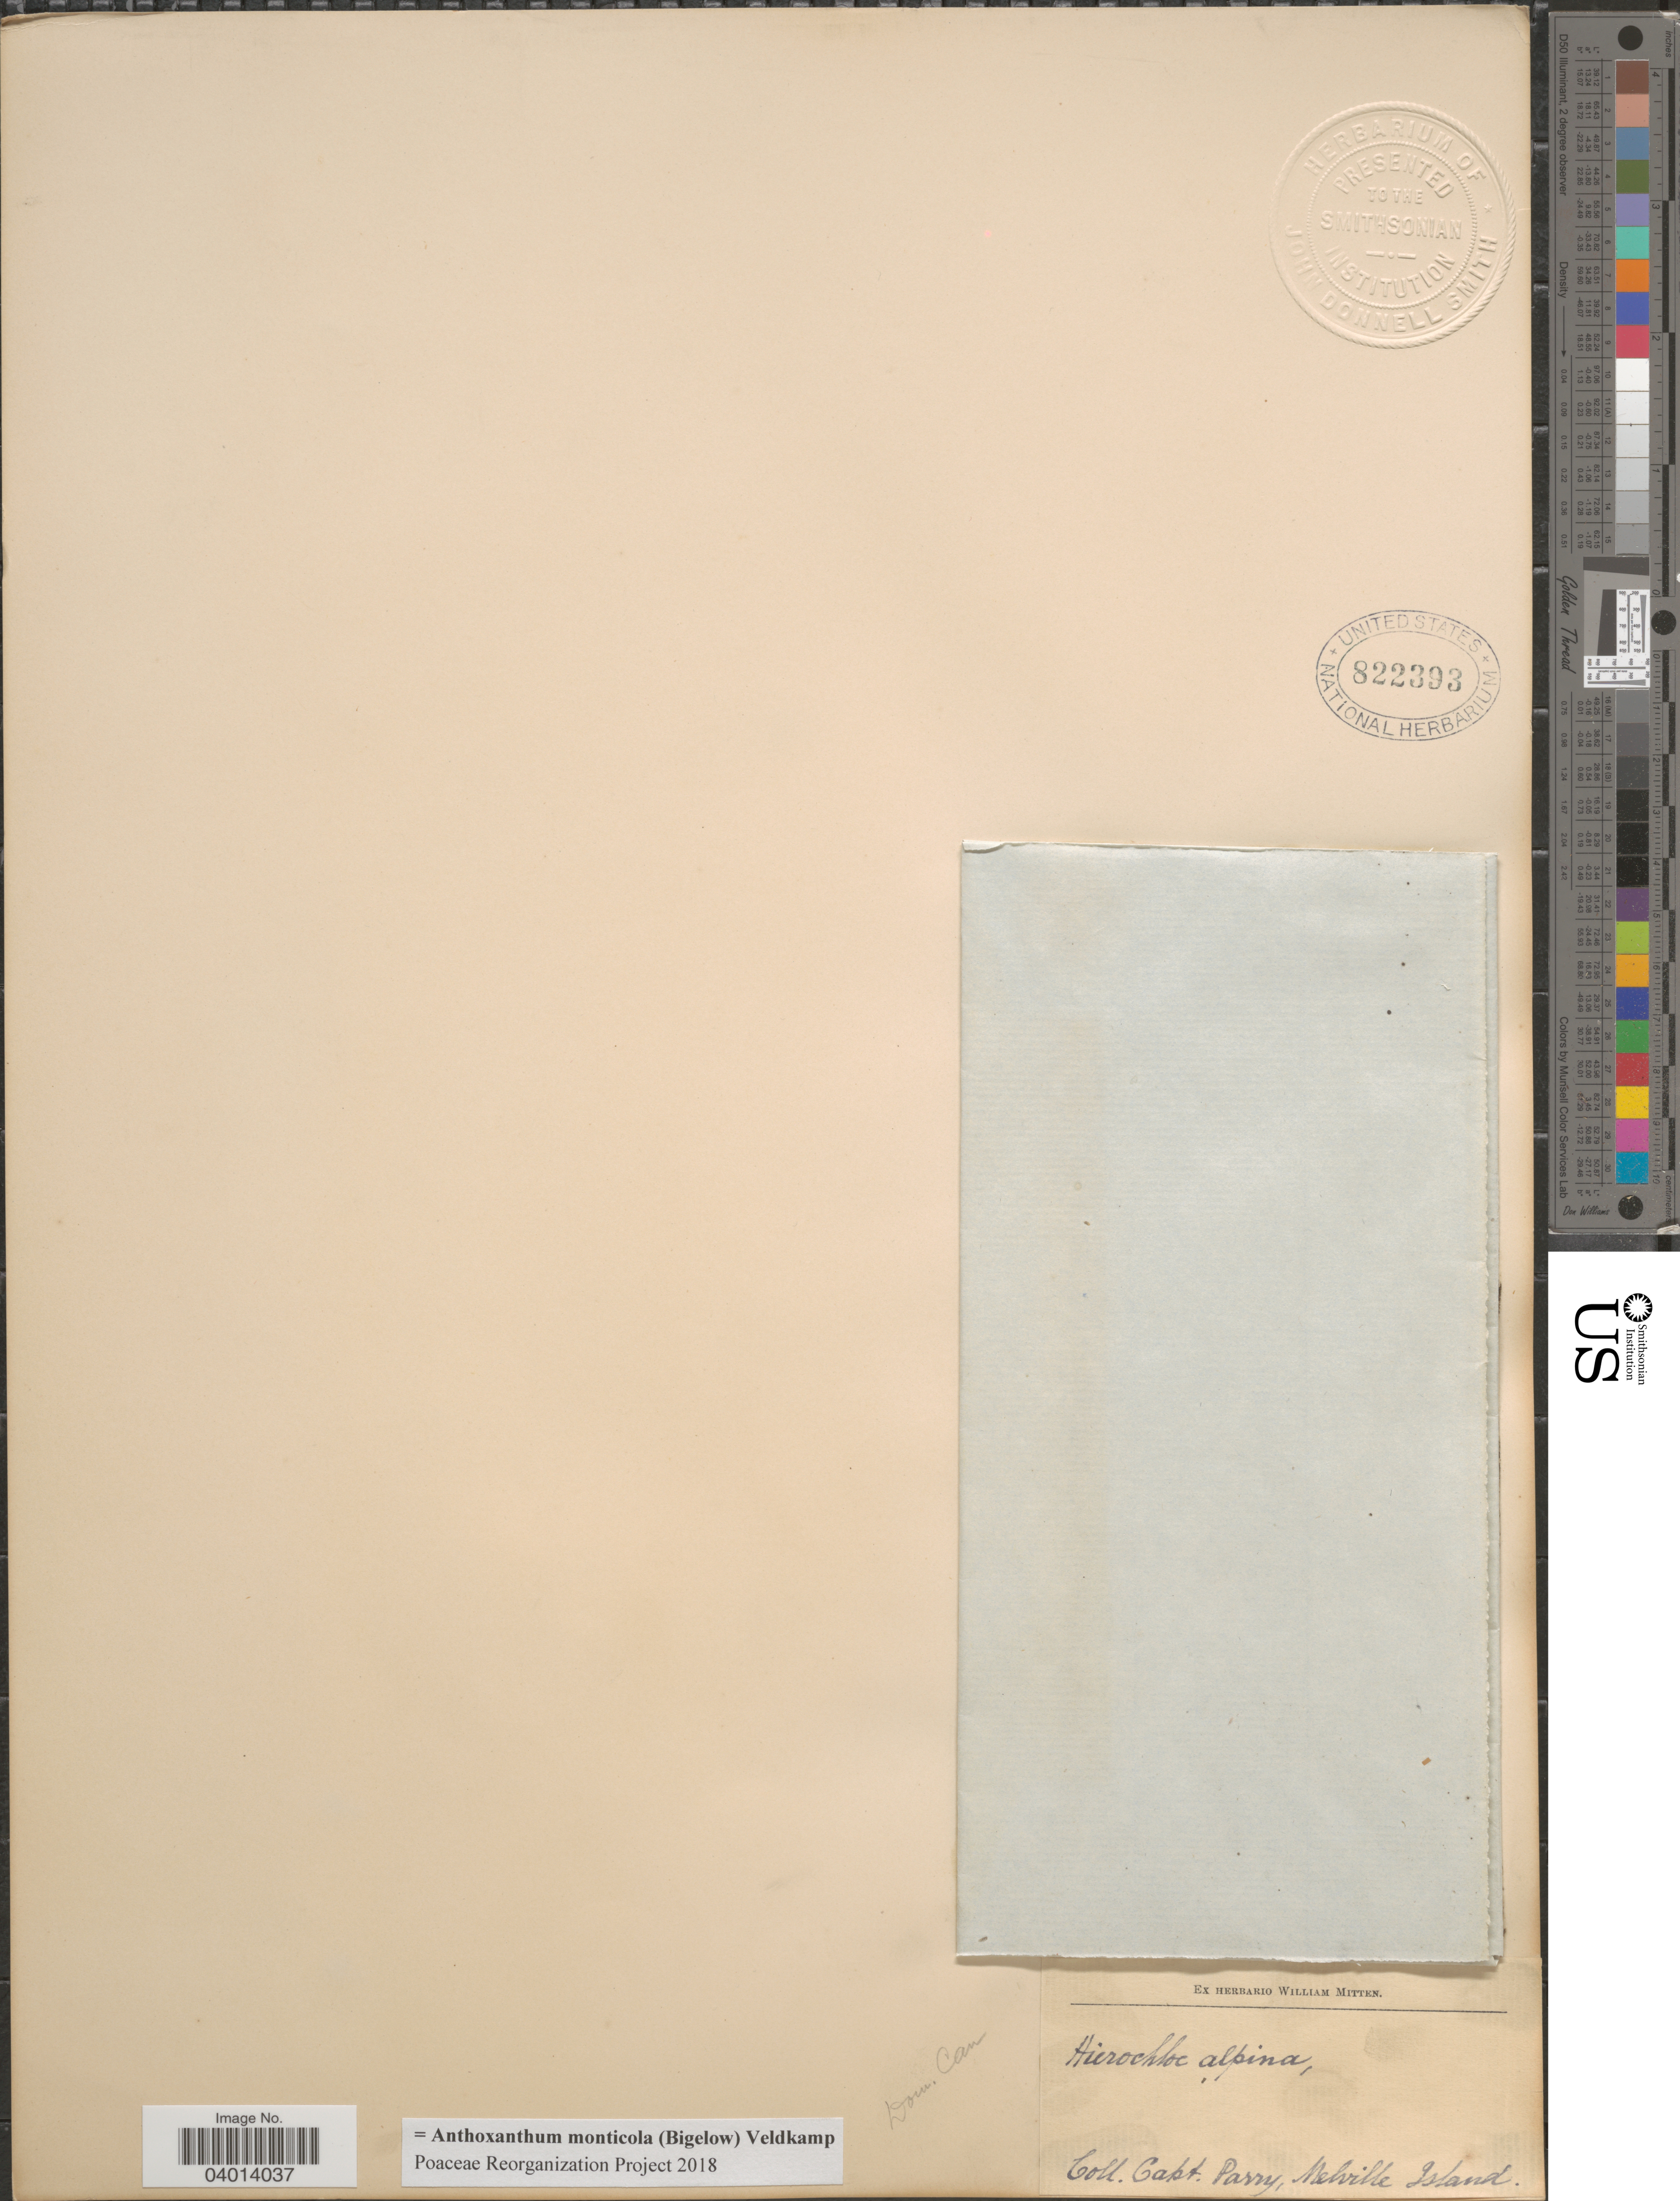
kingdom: Plantae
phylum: Tracheophyta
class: Liliopsida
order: Poales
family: Poaceae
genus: Anthoxanthum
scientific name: Anthoxanthum monticola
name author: (Bigelow) Veldkamp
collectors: Capt. Parry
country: Canada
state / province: Nunavut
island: Melville Island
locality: Melville Island.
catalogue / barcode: US 822393